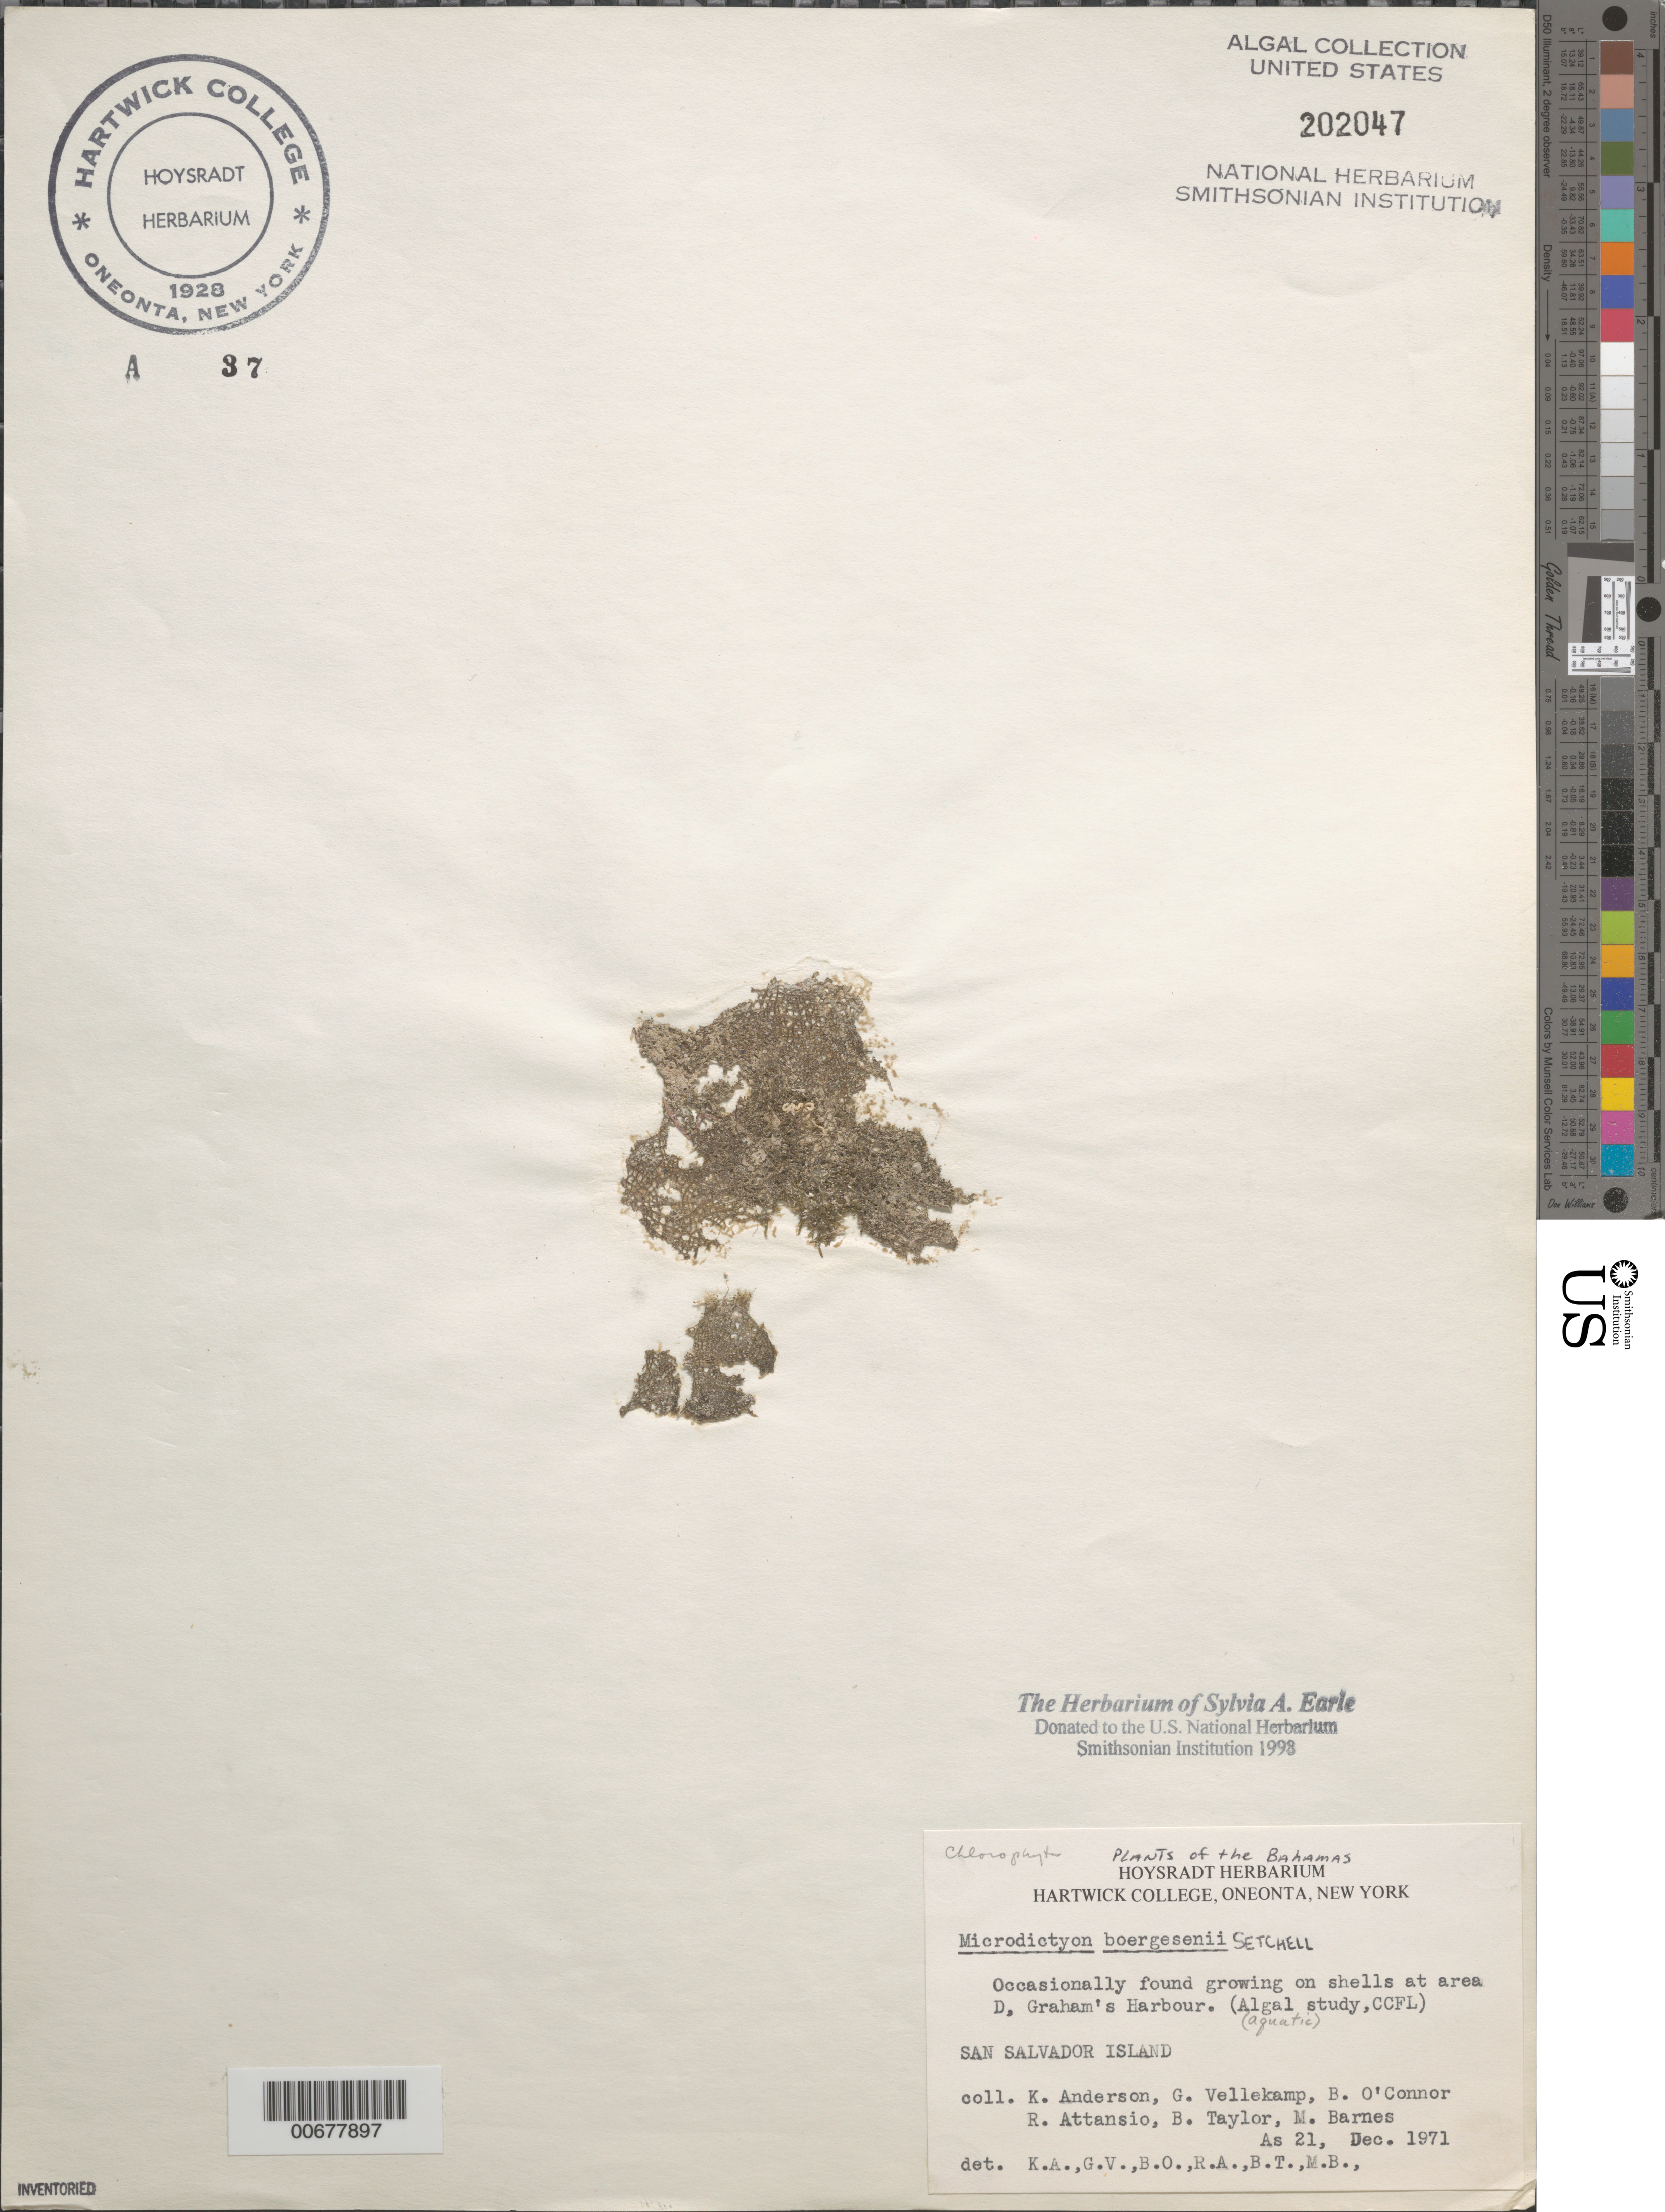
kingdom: Plantae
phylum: Chlorophyta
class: Ulvophyceae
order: Cladophorales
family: Anadyomenaceae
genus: Microdictyon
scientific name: Microdictyon boergesenii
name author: Setch.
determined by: Anderson, K.; et al.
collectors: K. Anderson, G. Vellekamp, B. O'Connor, R. Attanasio, B. Taylor & M. Barnes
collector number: As 21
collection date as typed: Dec 1971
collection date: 1971-12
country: Bahamas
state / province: San Salvador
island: San Salvador Island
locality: Graham's Harbour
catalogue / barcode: US 202047